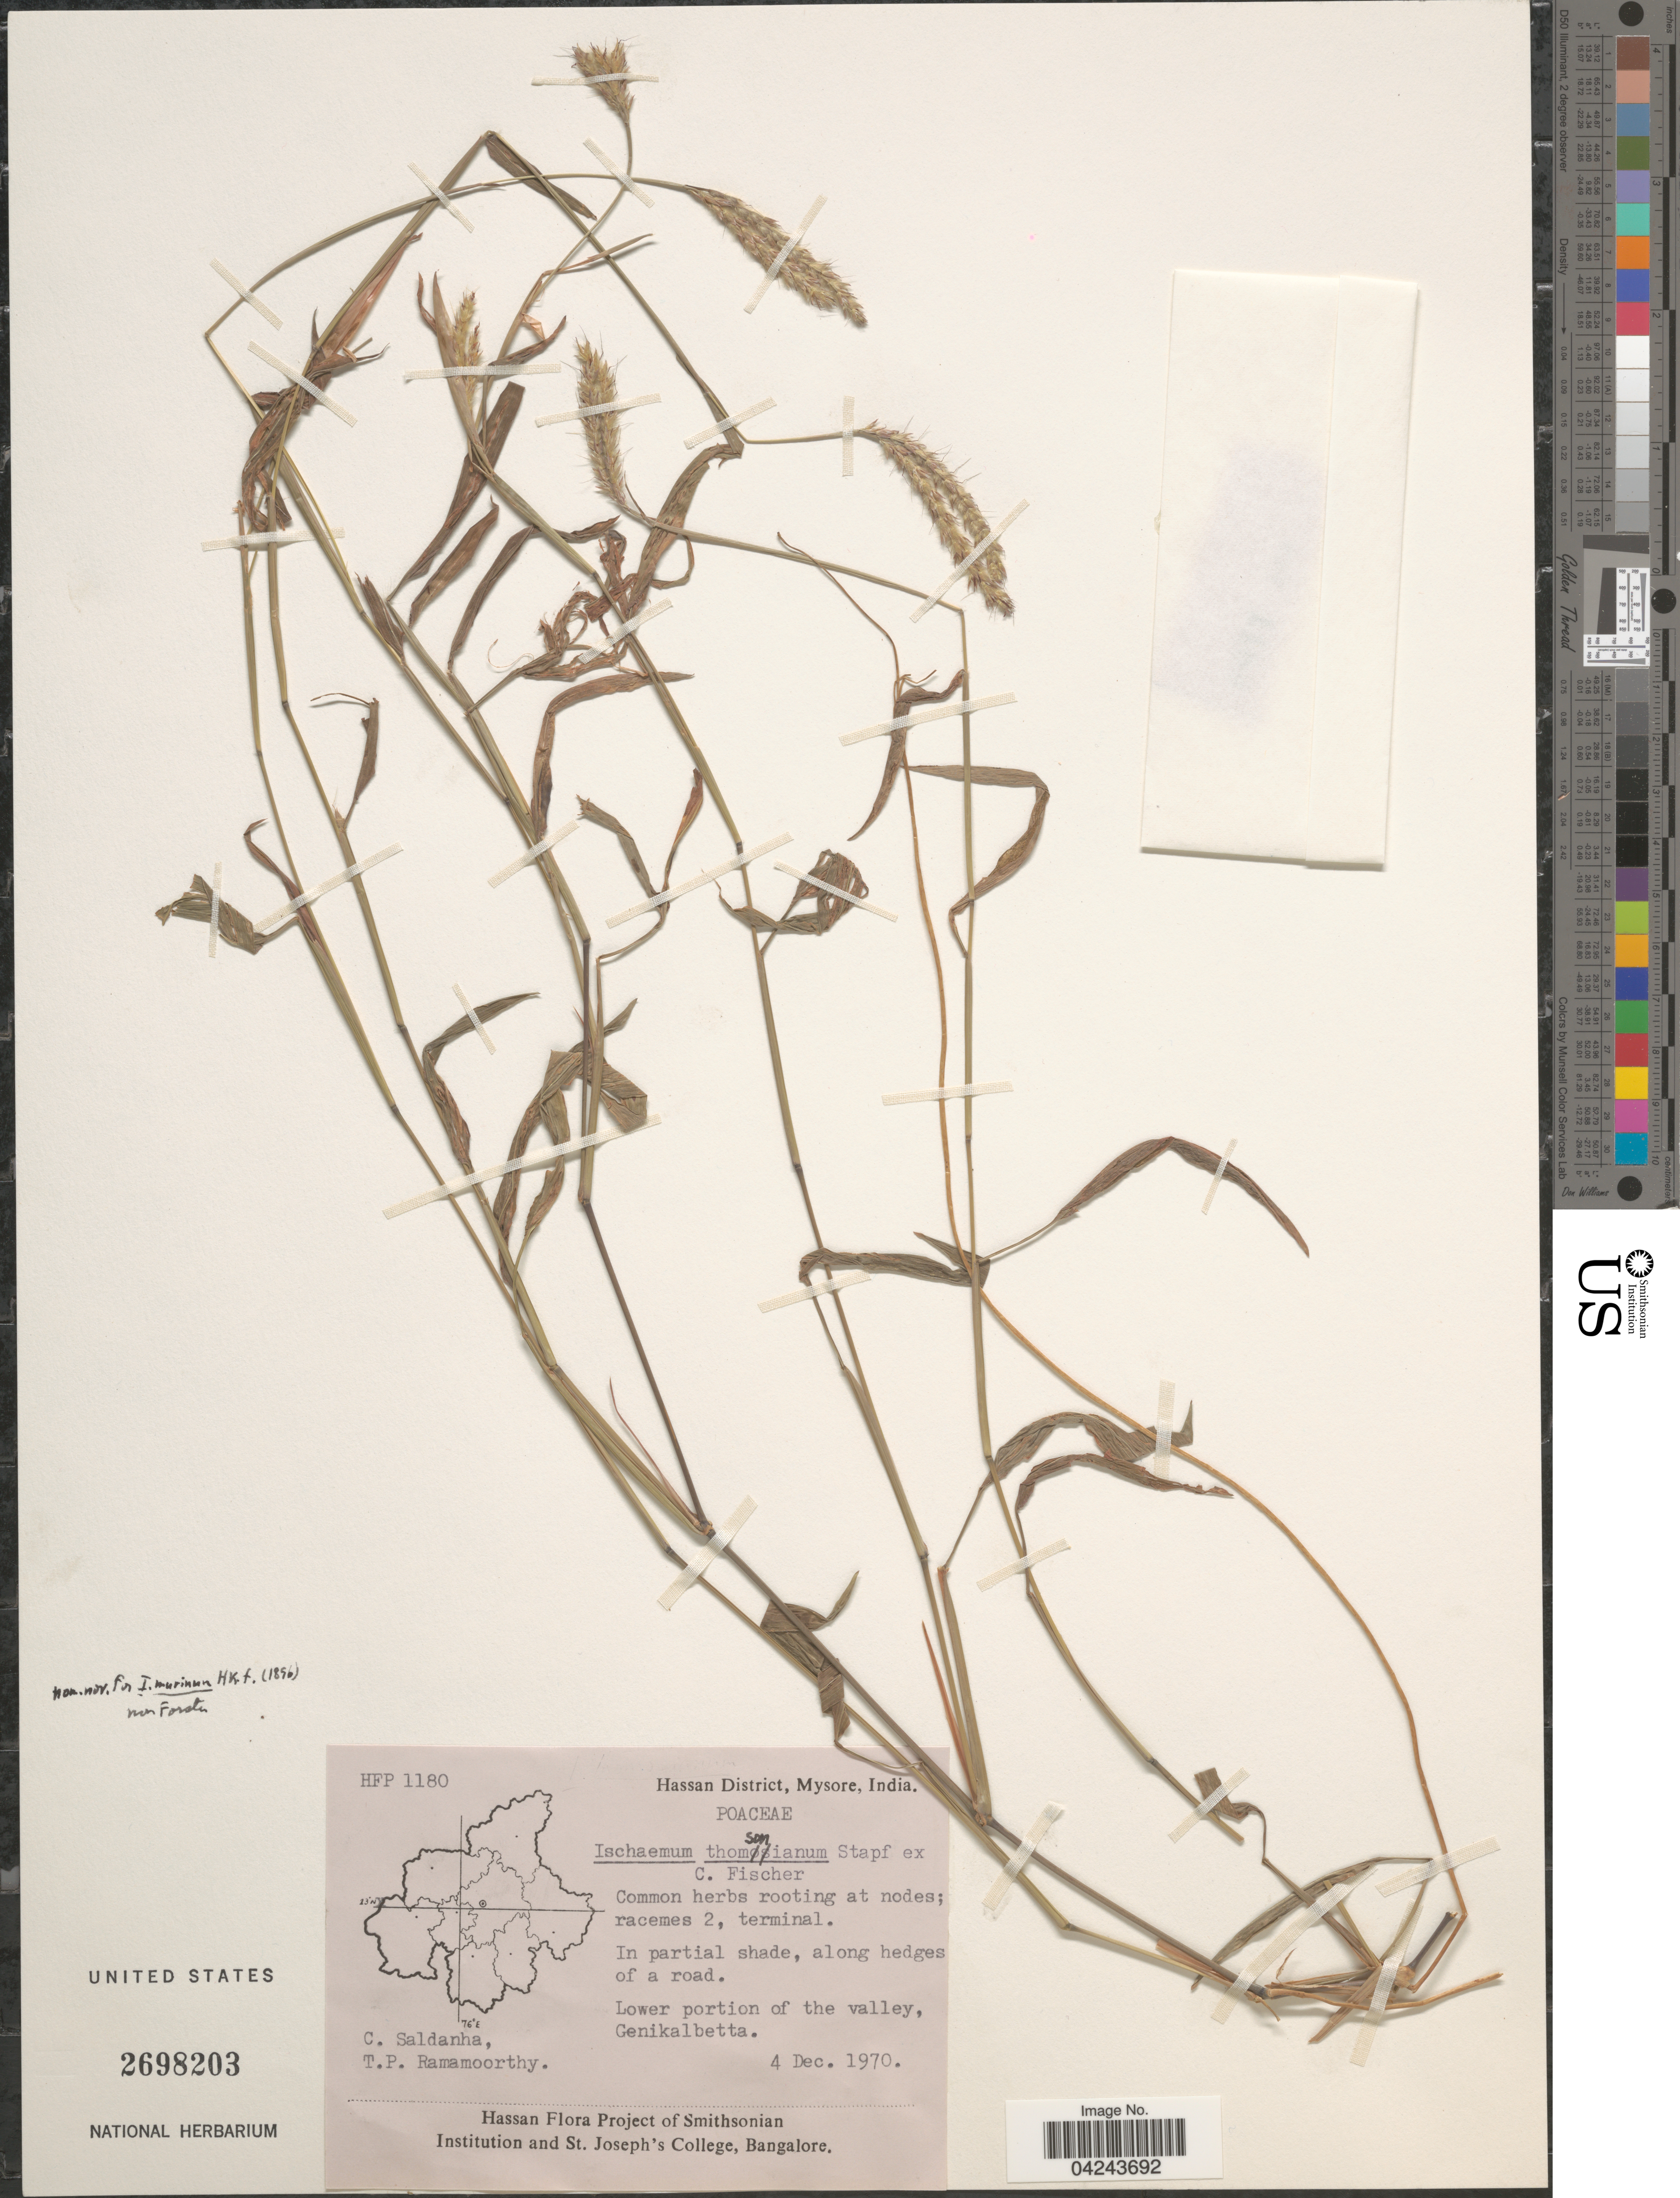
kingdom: Plantae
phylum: Tracheophyta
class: Liliopsida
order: Poales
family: Poaceae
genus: Ischaemum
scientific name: Ischaemum thomsonianum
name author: Stapf ex C.E.C. Fisch.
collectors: C. Saldanha & T. P. Ramamoorthy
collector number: HFP 1180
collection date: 1970-12-04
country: India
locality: Hassan District, Mysore. In partial shade, along hedges of a road. Lower portion of the valley, Genikalbetta.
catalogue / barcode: US 2698203